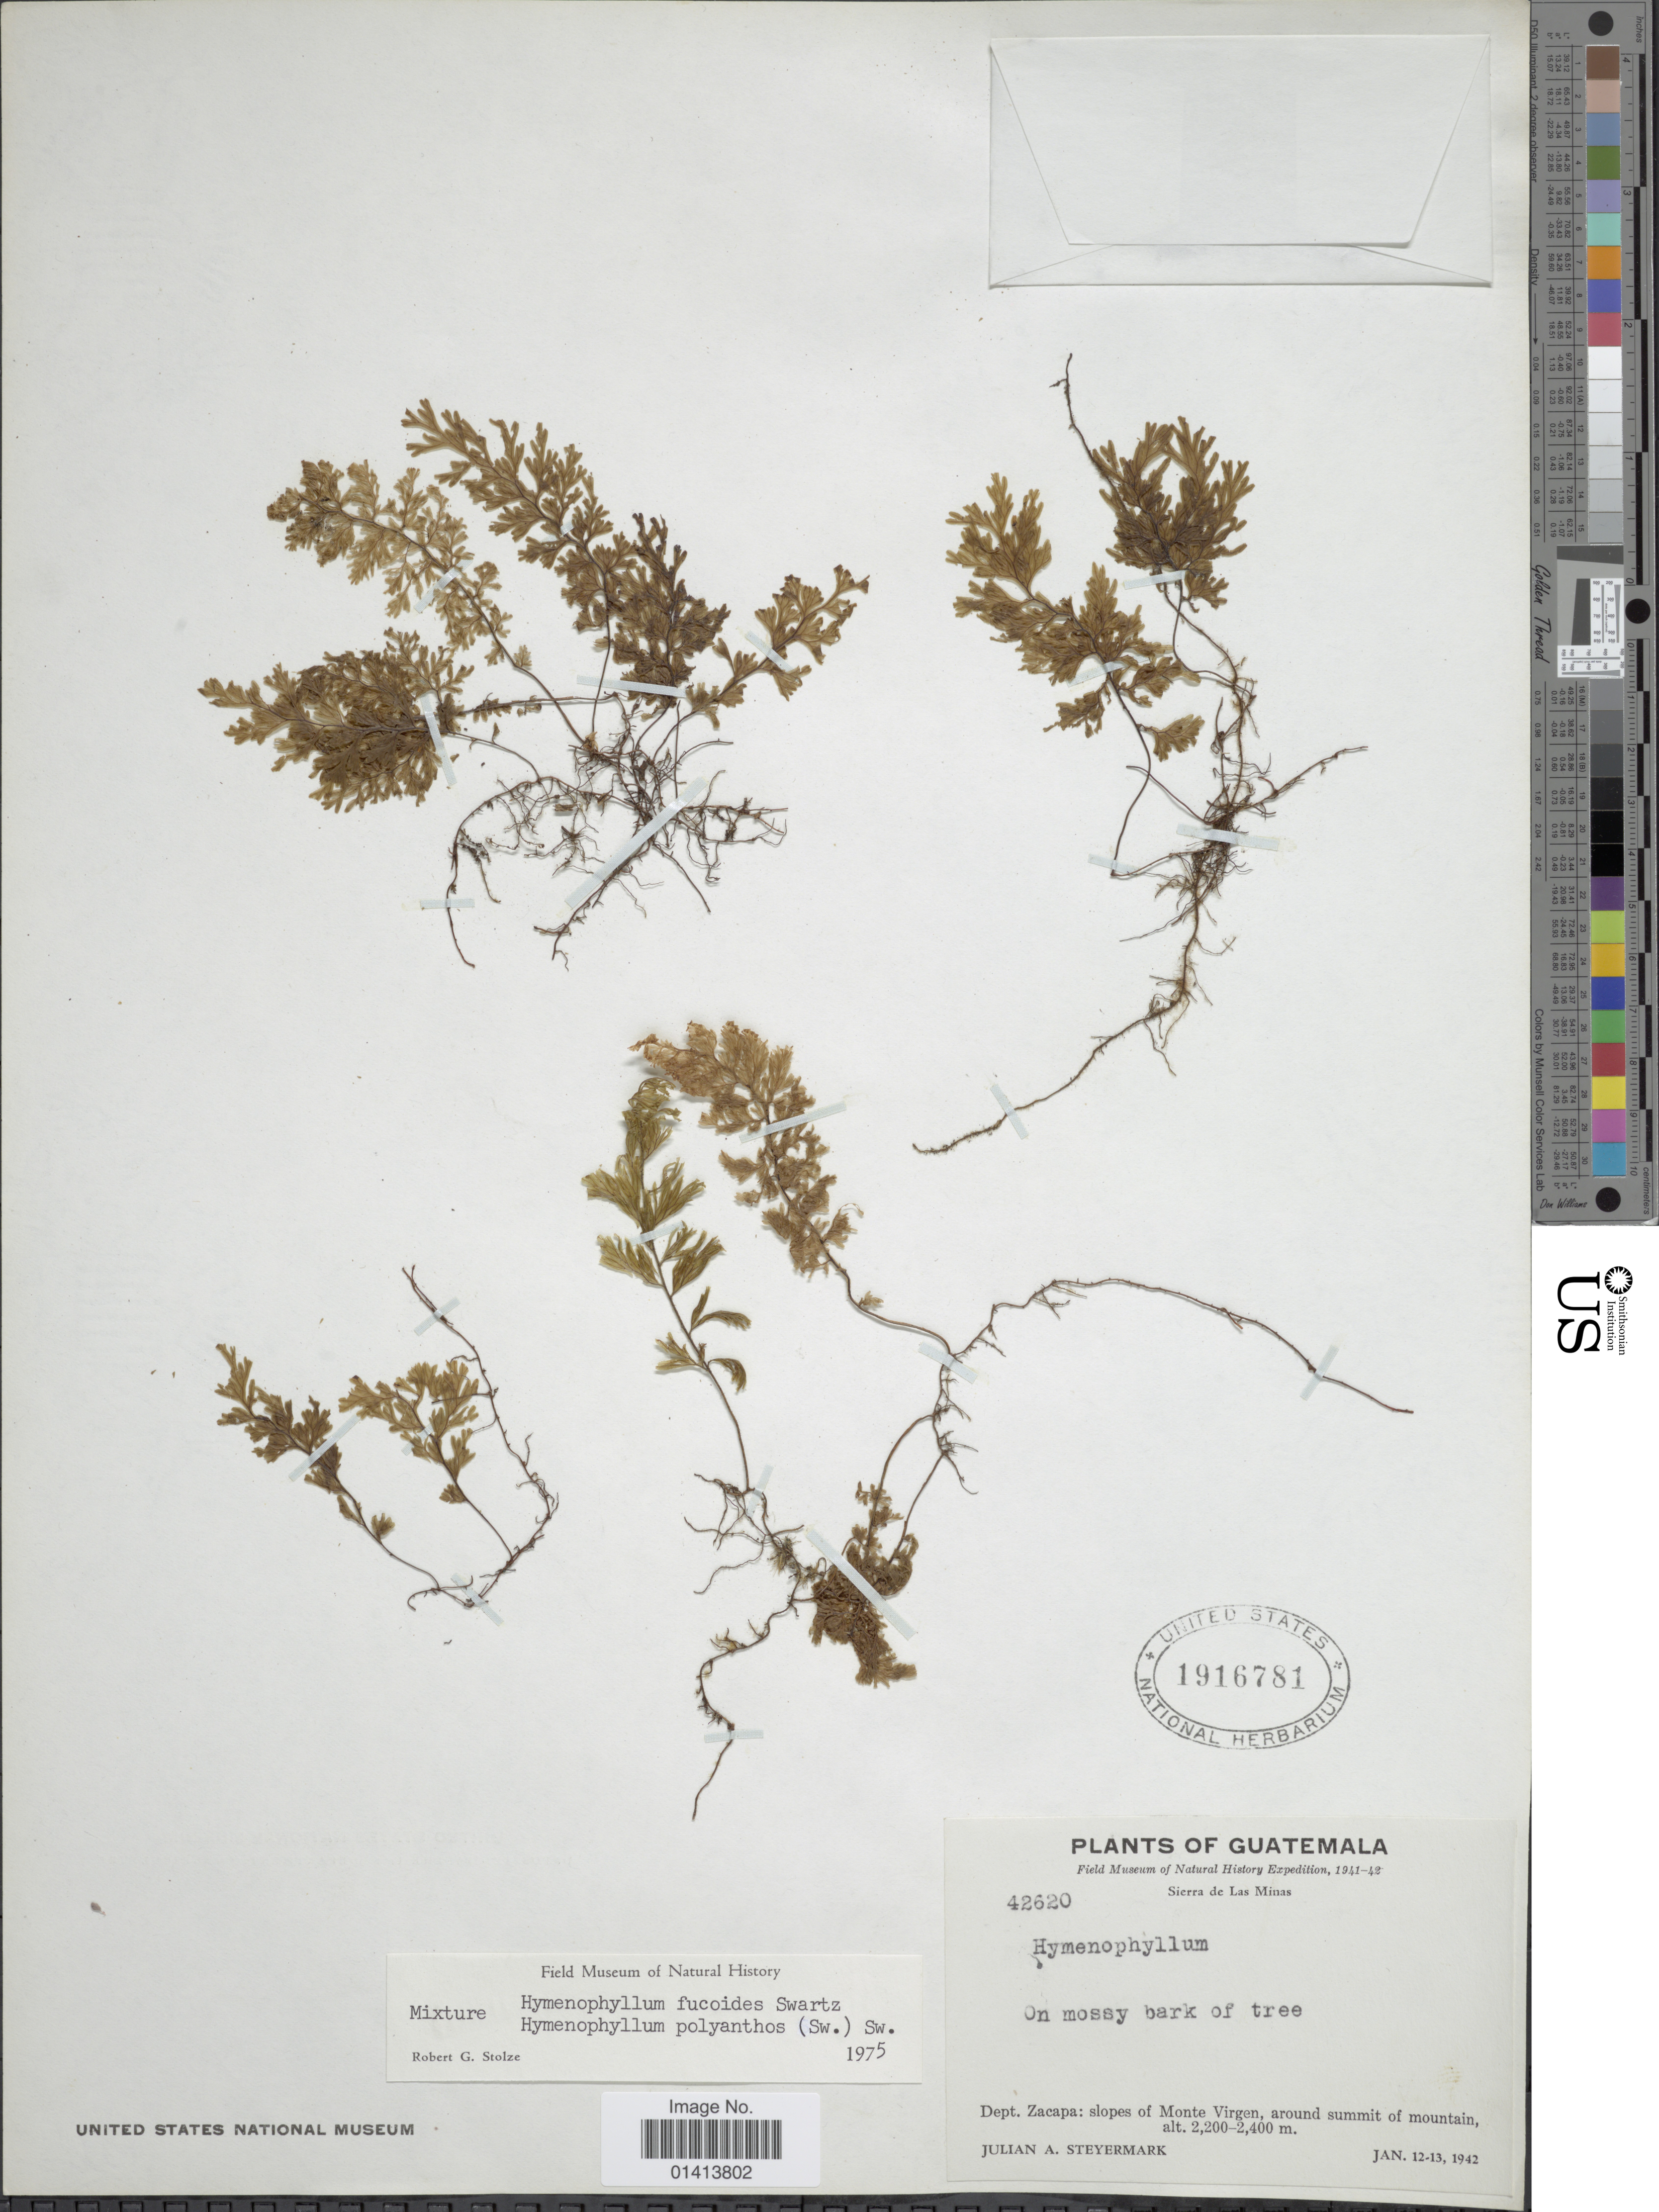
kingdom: Plantae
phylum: Tracheophyta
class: Polypodiopsida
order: Hymenophyllales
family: Hymenophyllaceae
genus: Hymenophyllum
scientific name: Hymenophyllum fucoides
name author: (Sw.) Sw.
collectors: J. Steyermark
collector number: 42620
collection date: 1942-01-12/1942-01-13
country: Guatemala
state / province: Zacapa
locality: Dept. Zacapa: slopes of Monte Virgen, around summit of mountain. Sierra de Las Minas.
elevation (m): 2200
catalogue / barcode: US 1916781